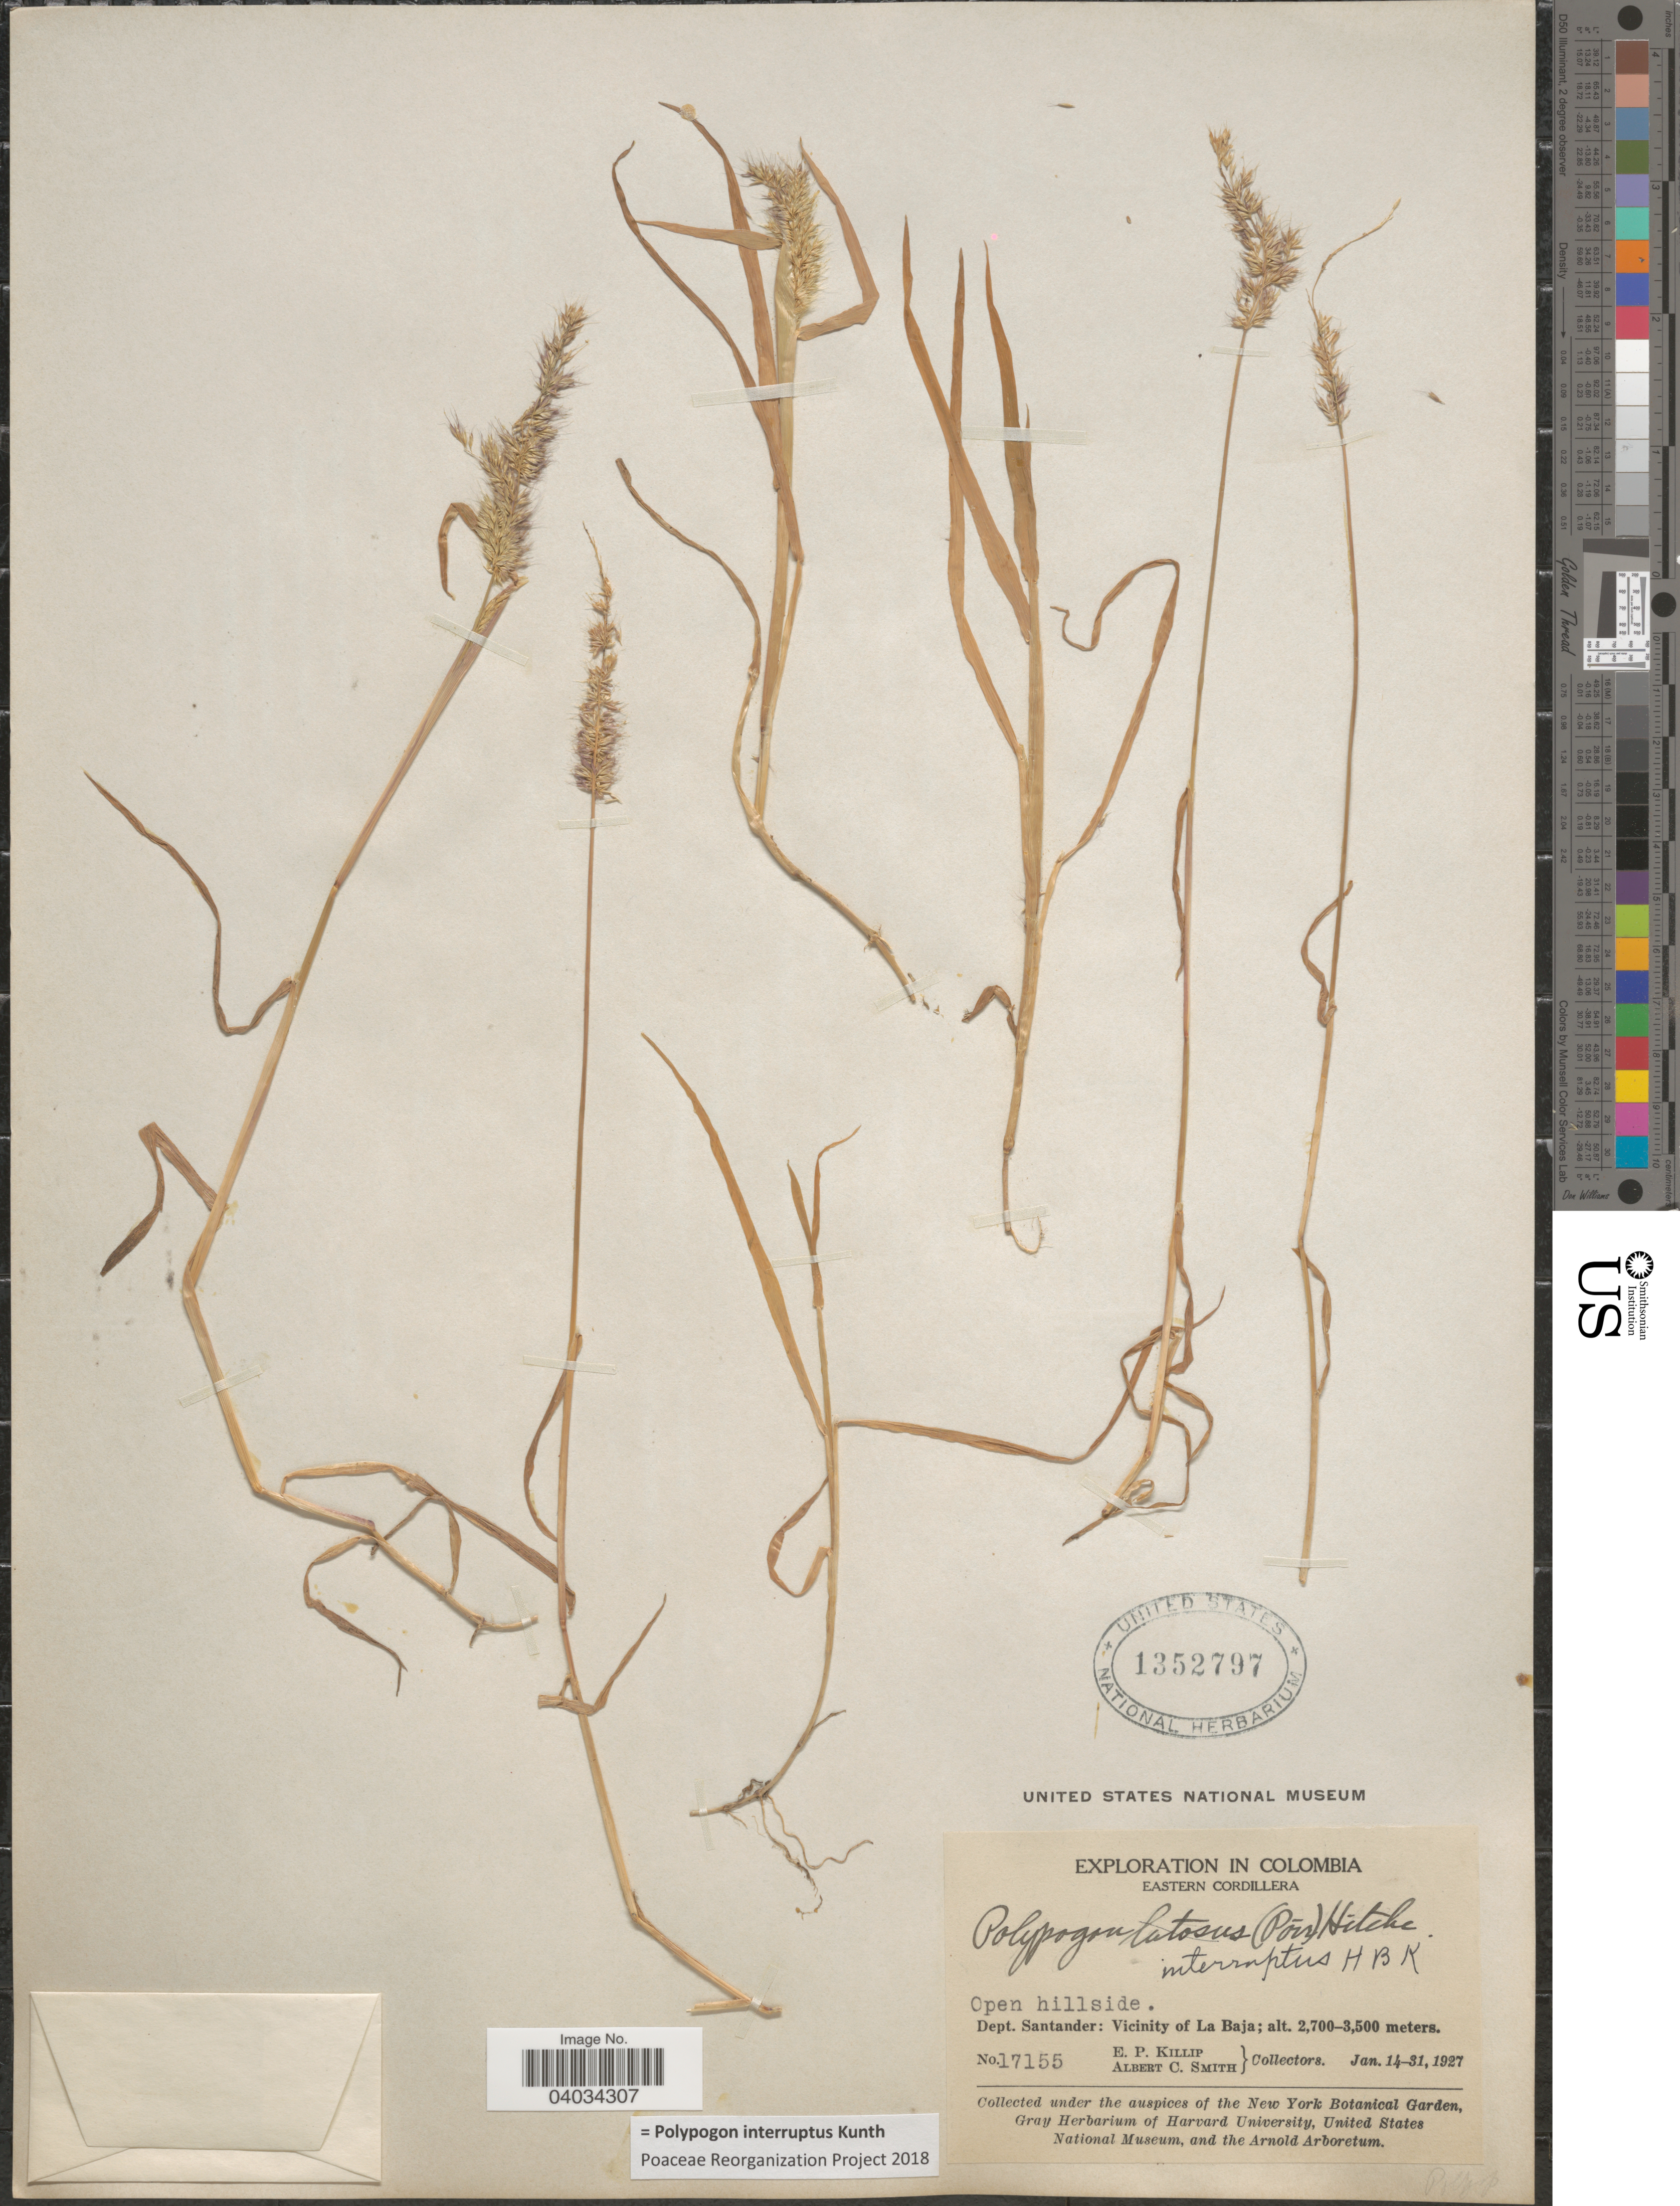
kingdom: Plantae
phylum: Tracheophyta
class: Liliopsida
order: Poales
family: Poaceae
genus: Polypogon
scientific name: Polypogon interruptus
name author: Kunth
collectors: E. P. Killip & A. C. Smith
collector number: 17155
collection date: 1927-01-14/1927-01-31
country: Colombia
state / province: Santander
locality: Eastern Cordillera. Open hillside. Dept. Santander: Vicinity of La Baja.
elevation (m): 2700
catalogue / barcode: US 1352797